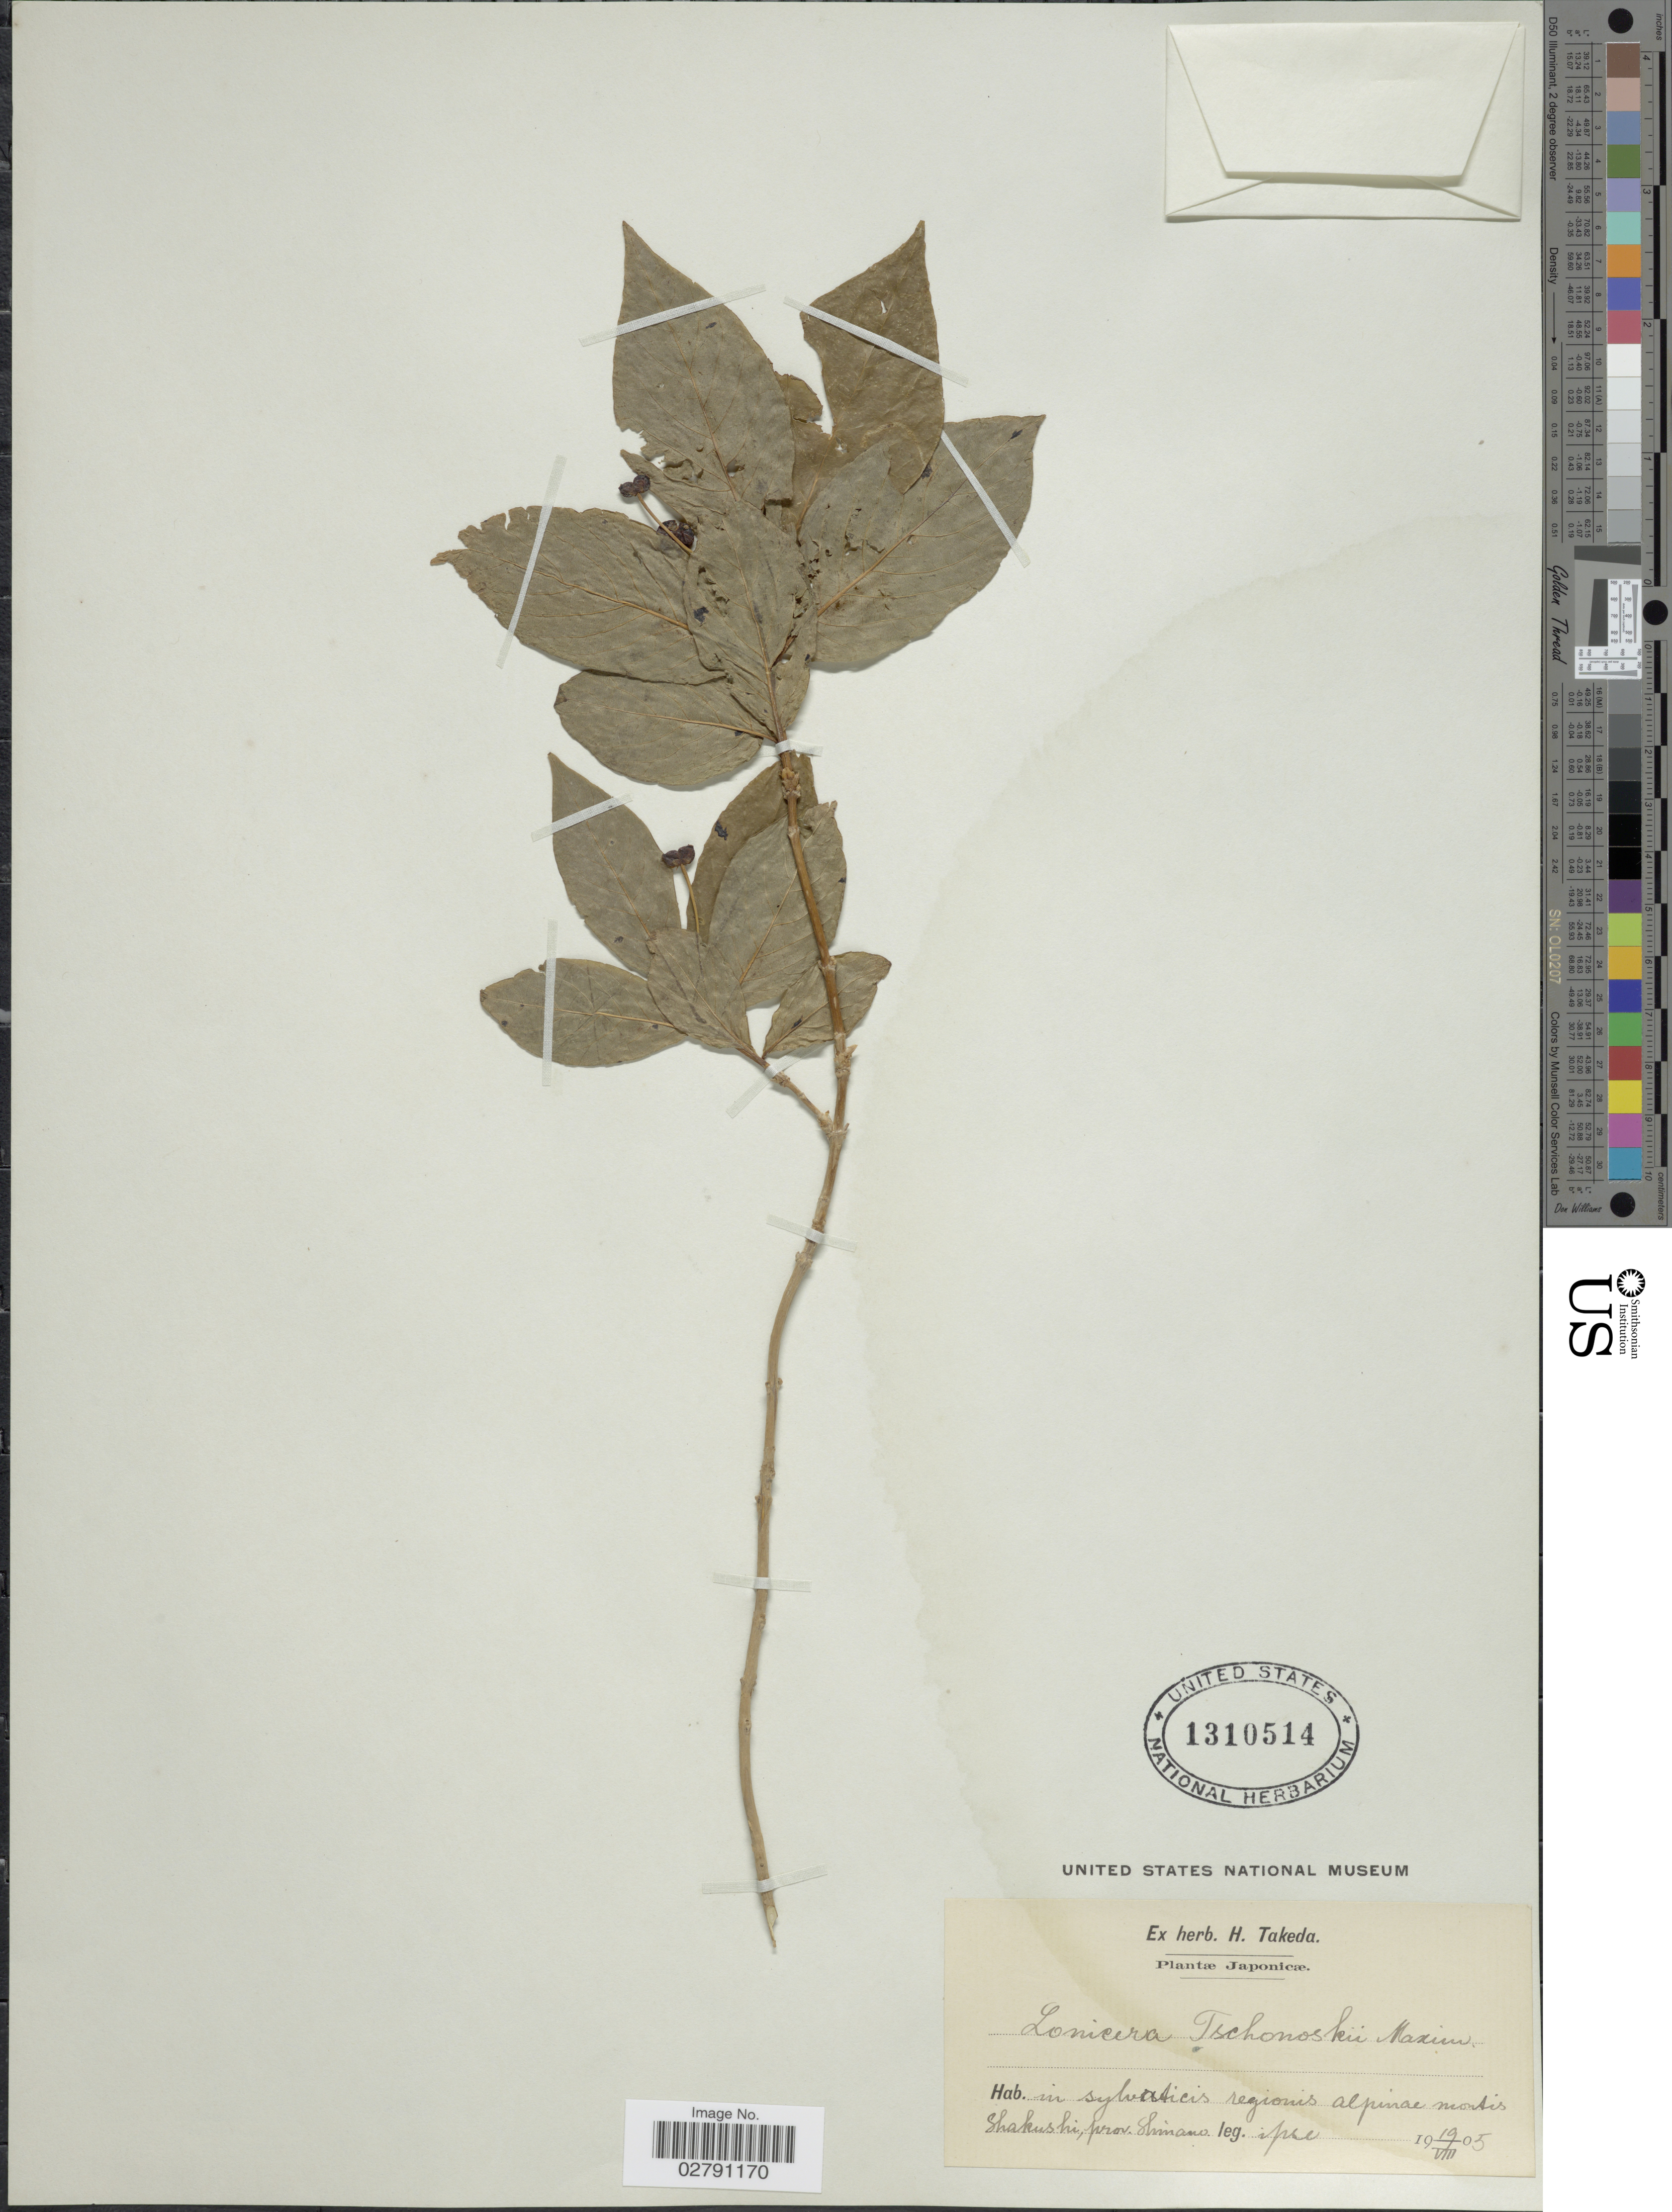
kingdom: Plantae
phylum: Tracheophyta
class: Magnoliopsida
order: Dipsacales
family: Caprifoliaceae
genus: Lonicera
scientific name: Lonicera tschonoskii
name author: Maxim.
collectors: H. Takeda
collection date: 1905-08-19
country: Japan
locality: In sylvaticis regionis alpinae montis Shakushi, prov. Shimano.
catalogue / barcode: US 1310514